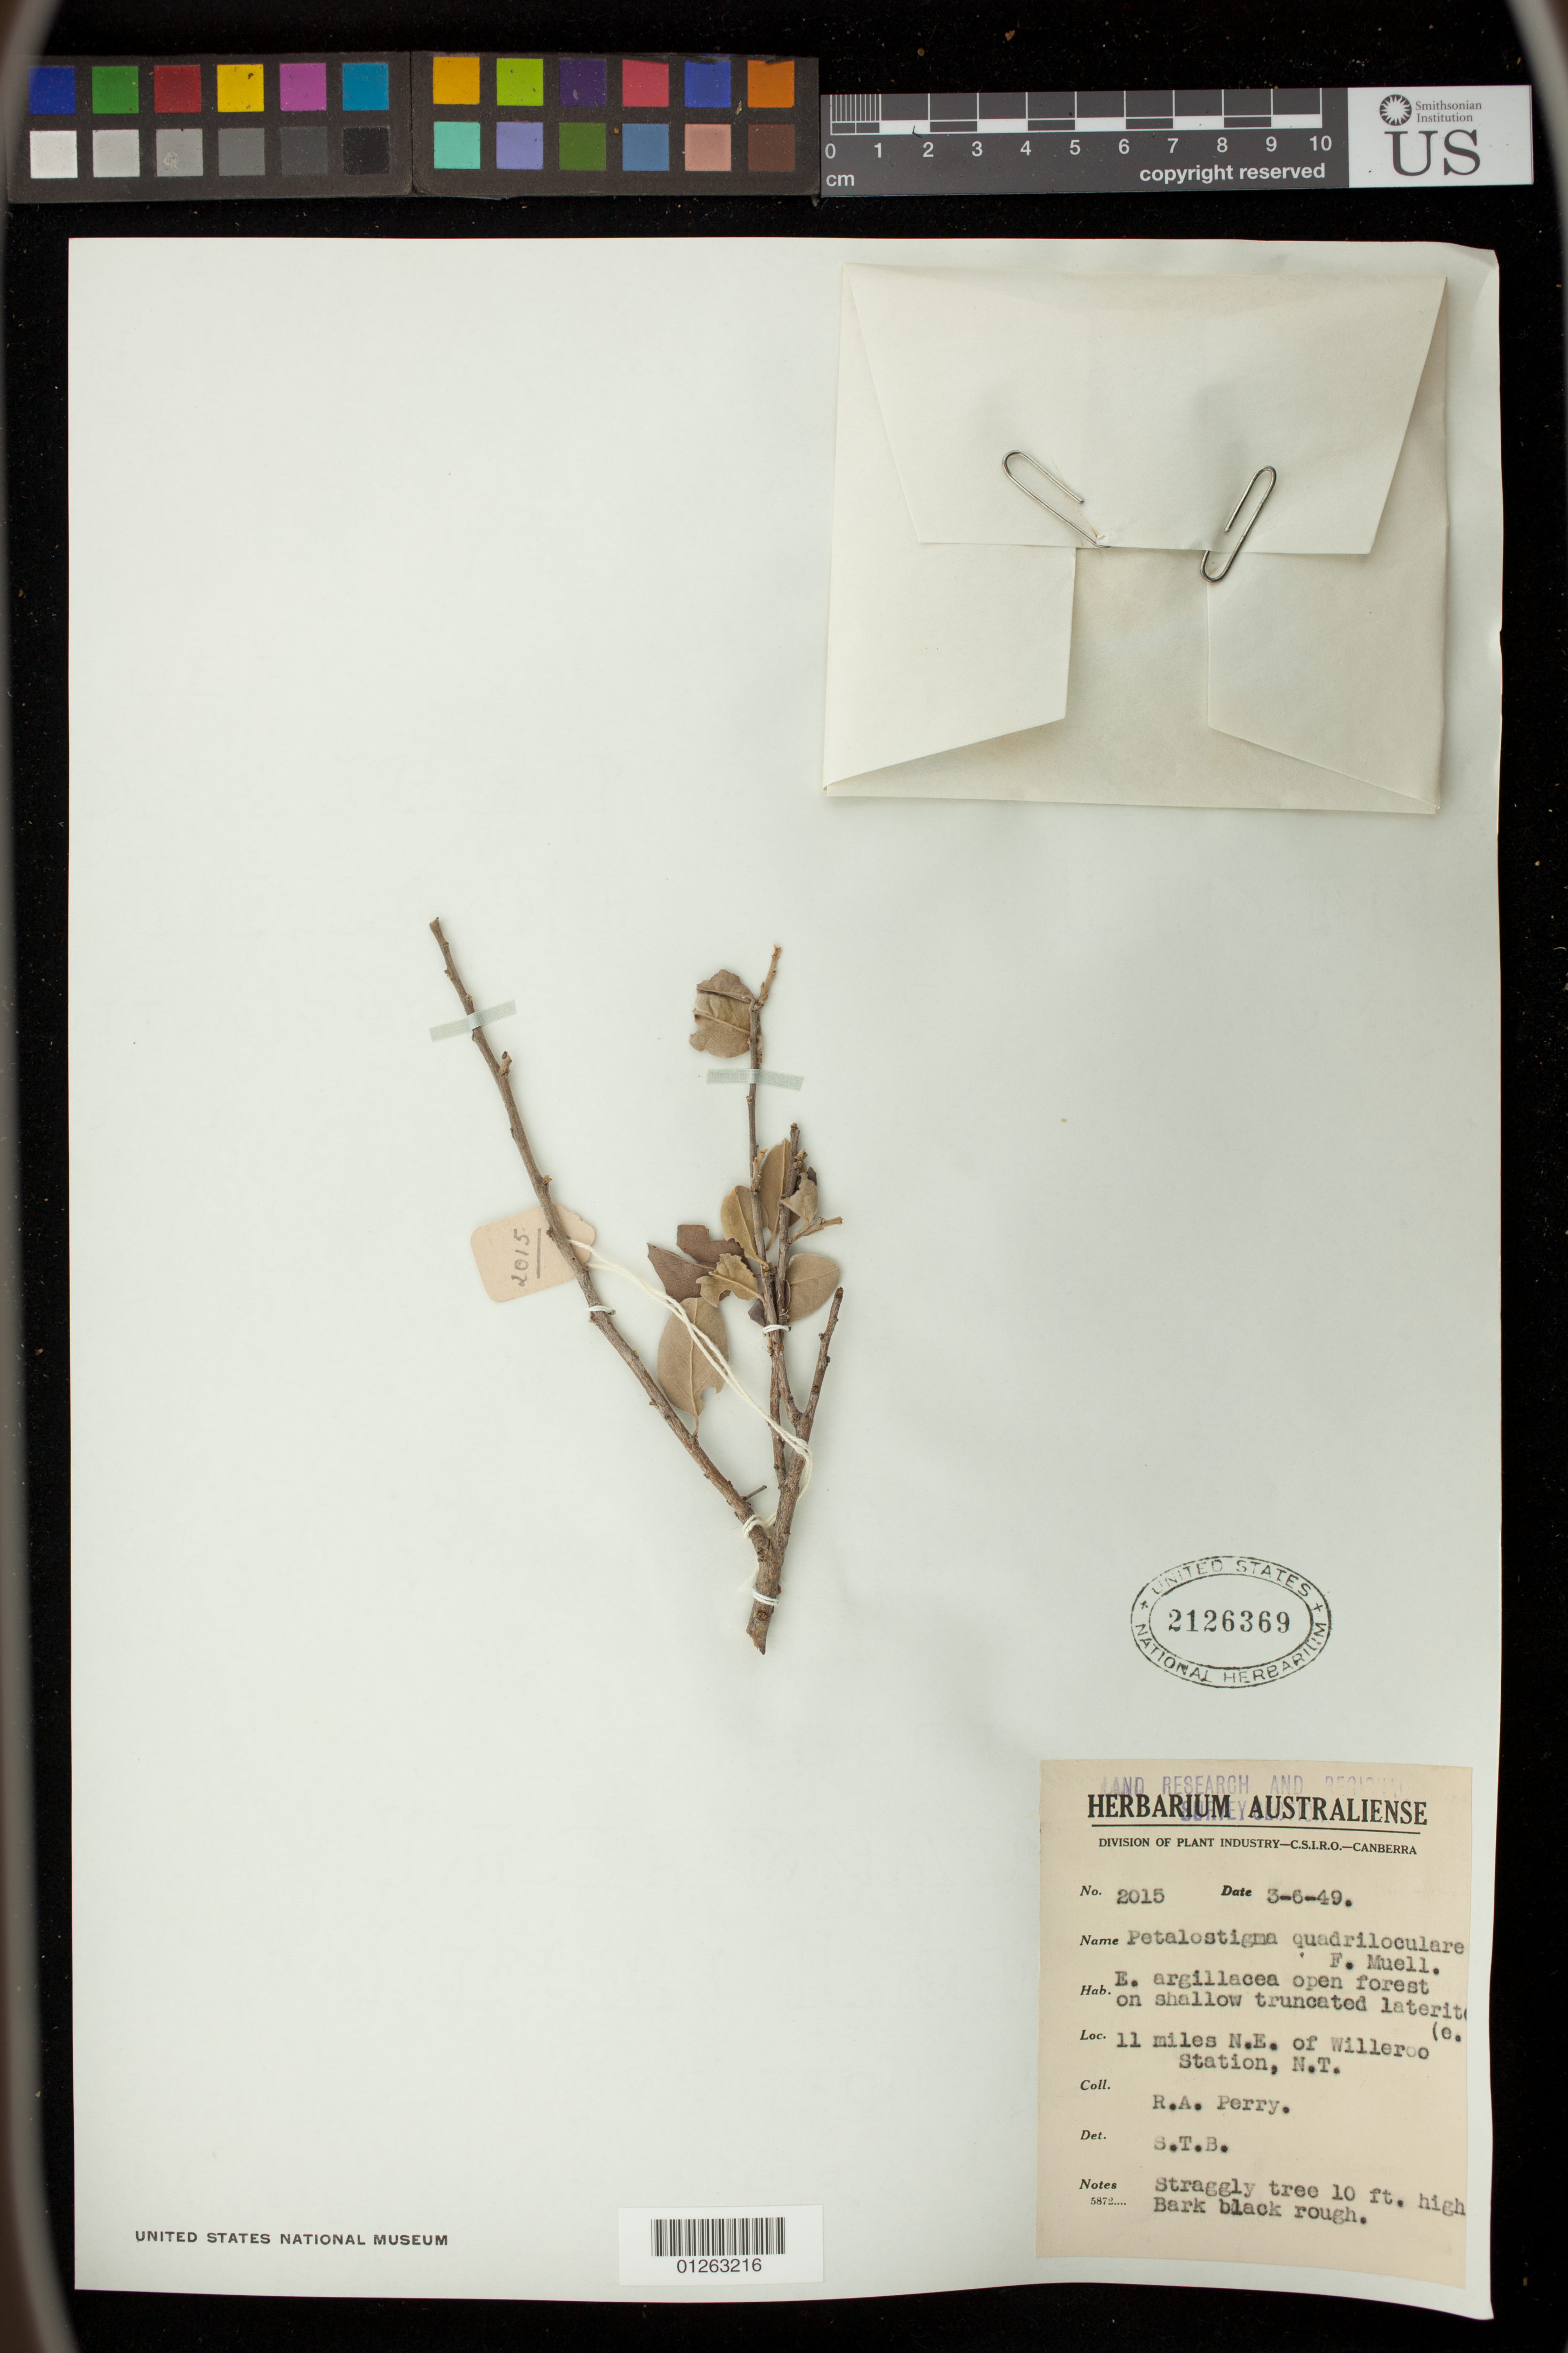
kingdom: Plantae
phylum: Tracheophyta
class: Magnoliopsida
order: Malpighiales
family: Picrodendraceae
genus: Petalostigma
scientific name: Petalostigma quadriloculare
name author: F. Muell.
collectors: Perry, R. A.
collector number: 2015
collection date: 1949-03-06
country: Australia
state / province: Northern Territory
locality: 11 miles N.E. of Willeroo Station, N.T.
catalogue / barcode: US 2126369